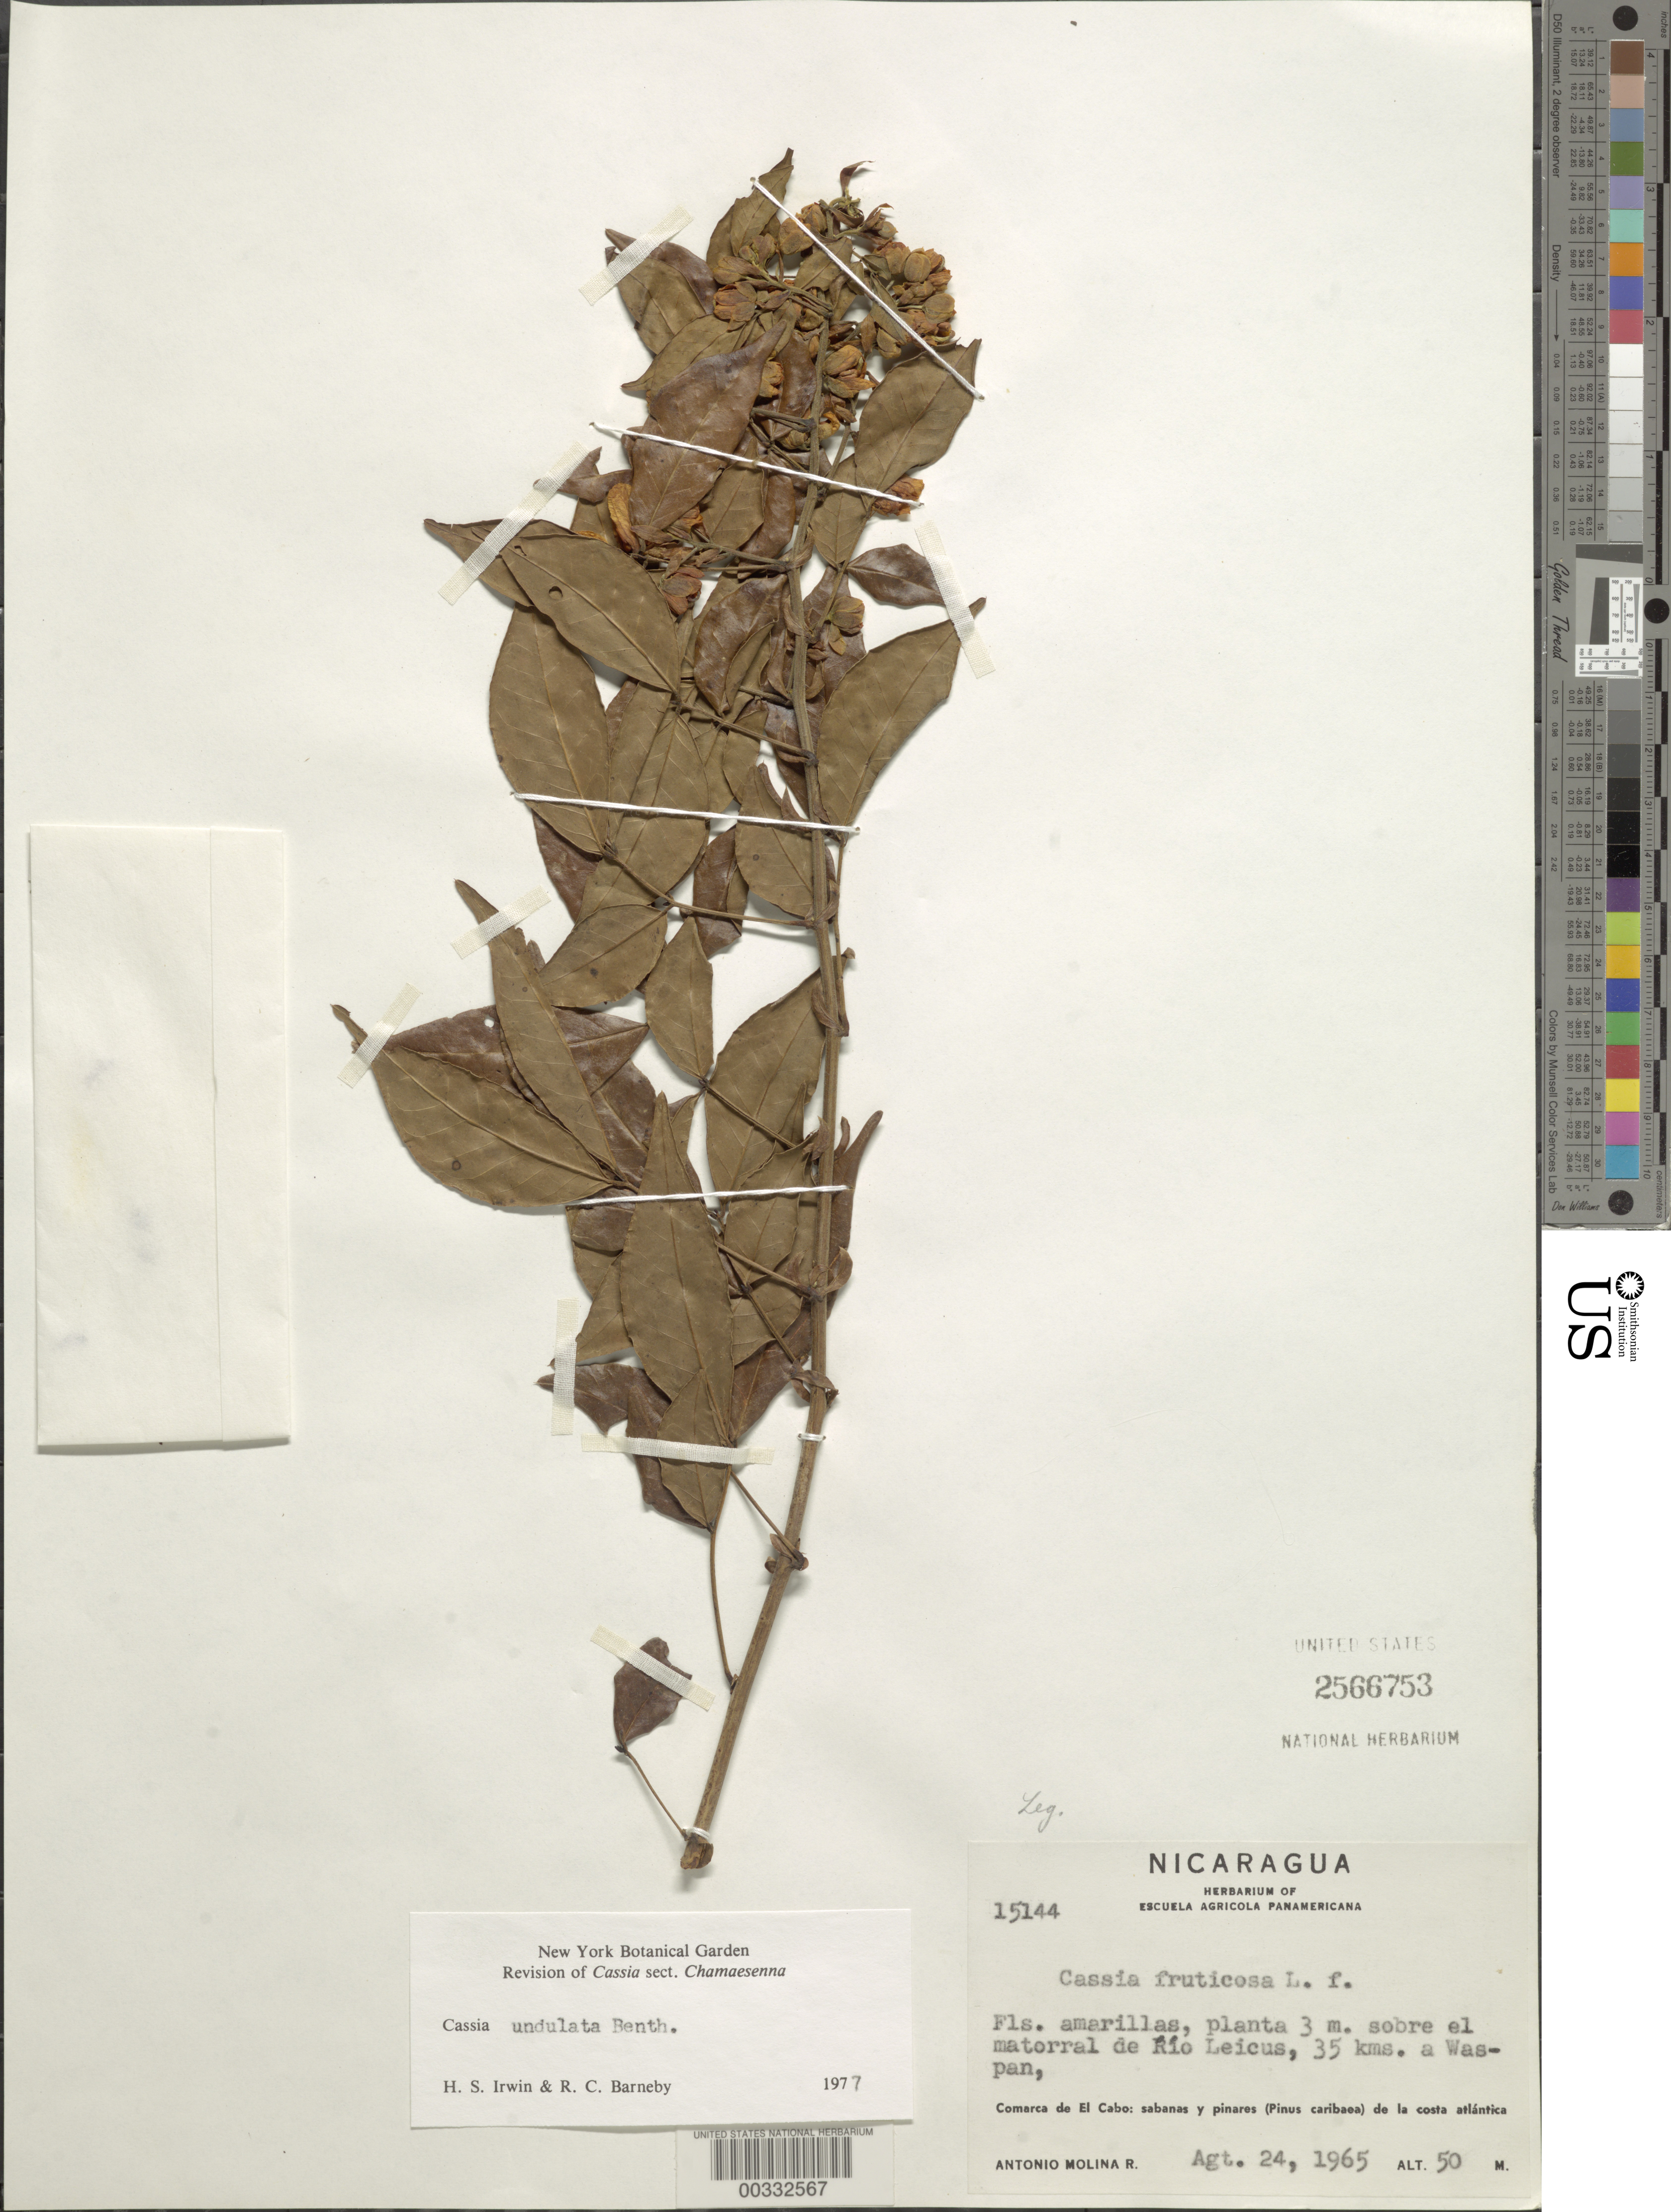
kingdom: Plantae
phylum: Tracheophyta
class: Magnoliopsida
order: Fabales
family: Fabaceae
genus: Senna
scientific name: Senna undulata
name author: (Benth.) H.S. Irwin & Barneby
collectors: A. Molina R.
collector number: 15144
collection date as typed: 24 Aug 1965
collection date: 1965-08-24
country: Nicaragua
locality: El cabo region; rio leicus, 35 km to waspan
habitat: Savanna and pine forests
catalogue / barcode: US 2566753